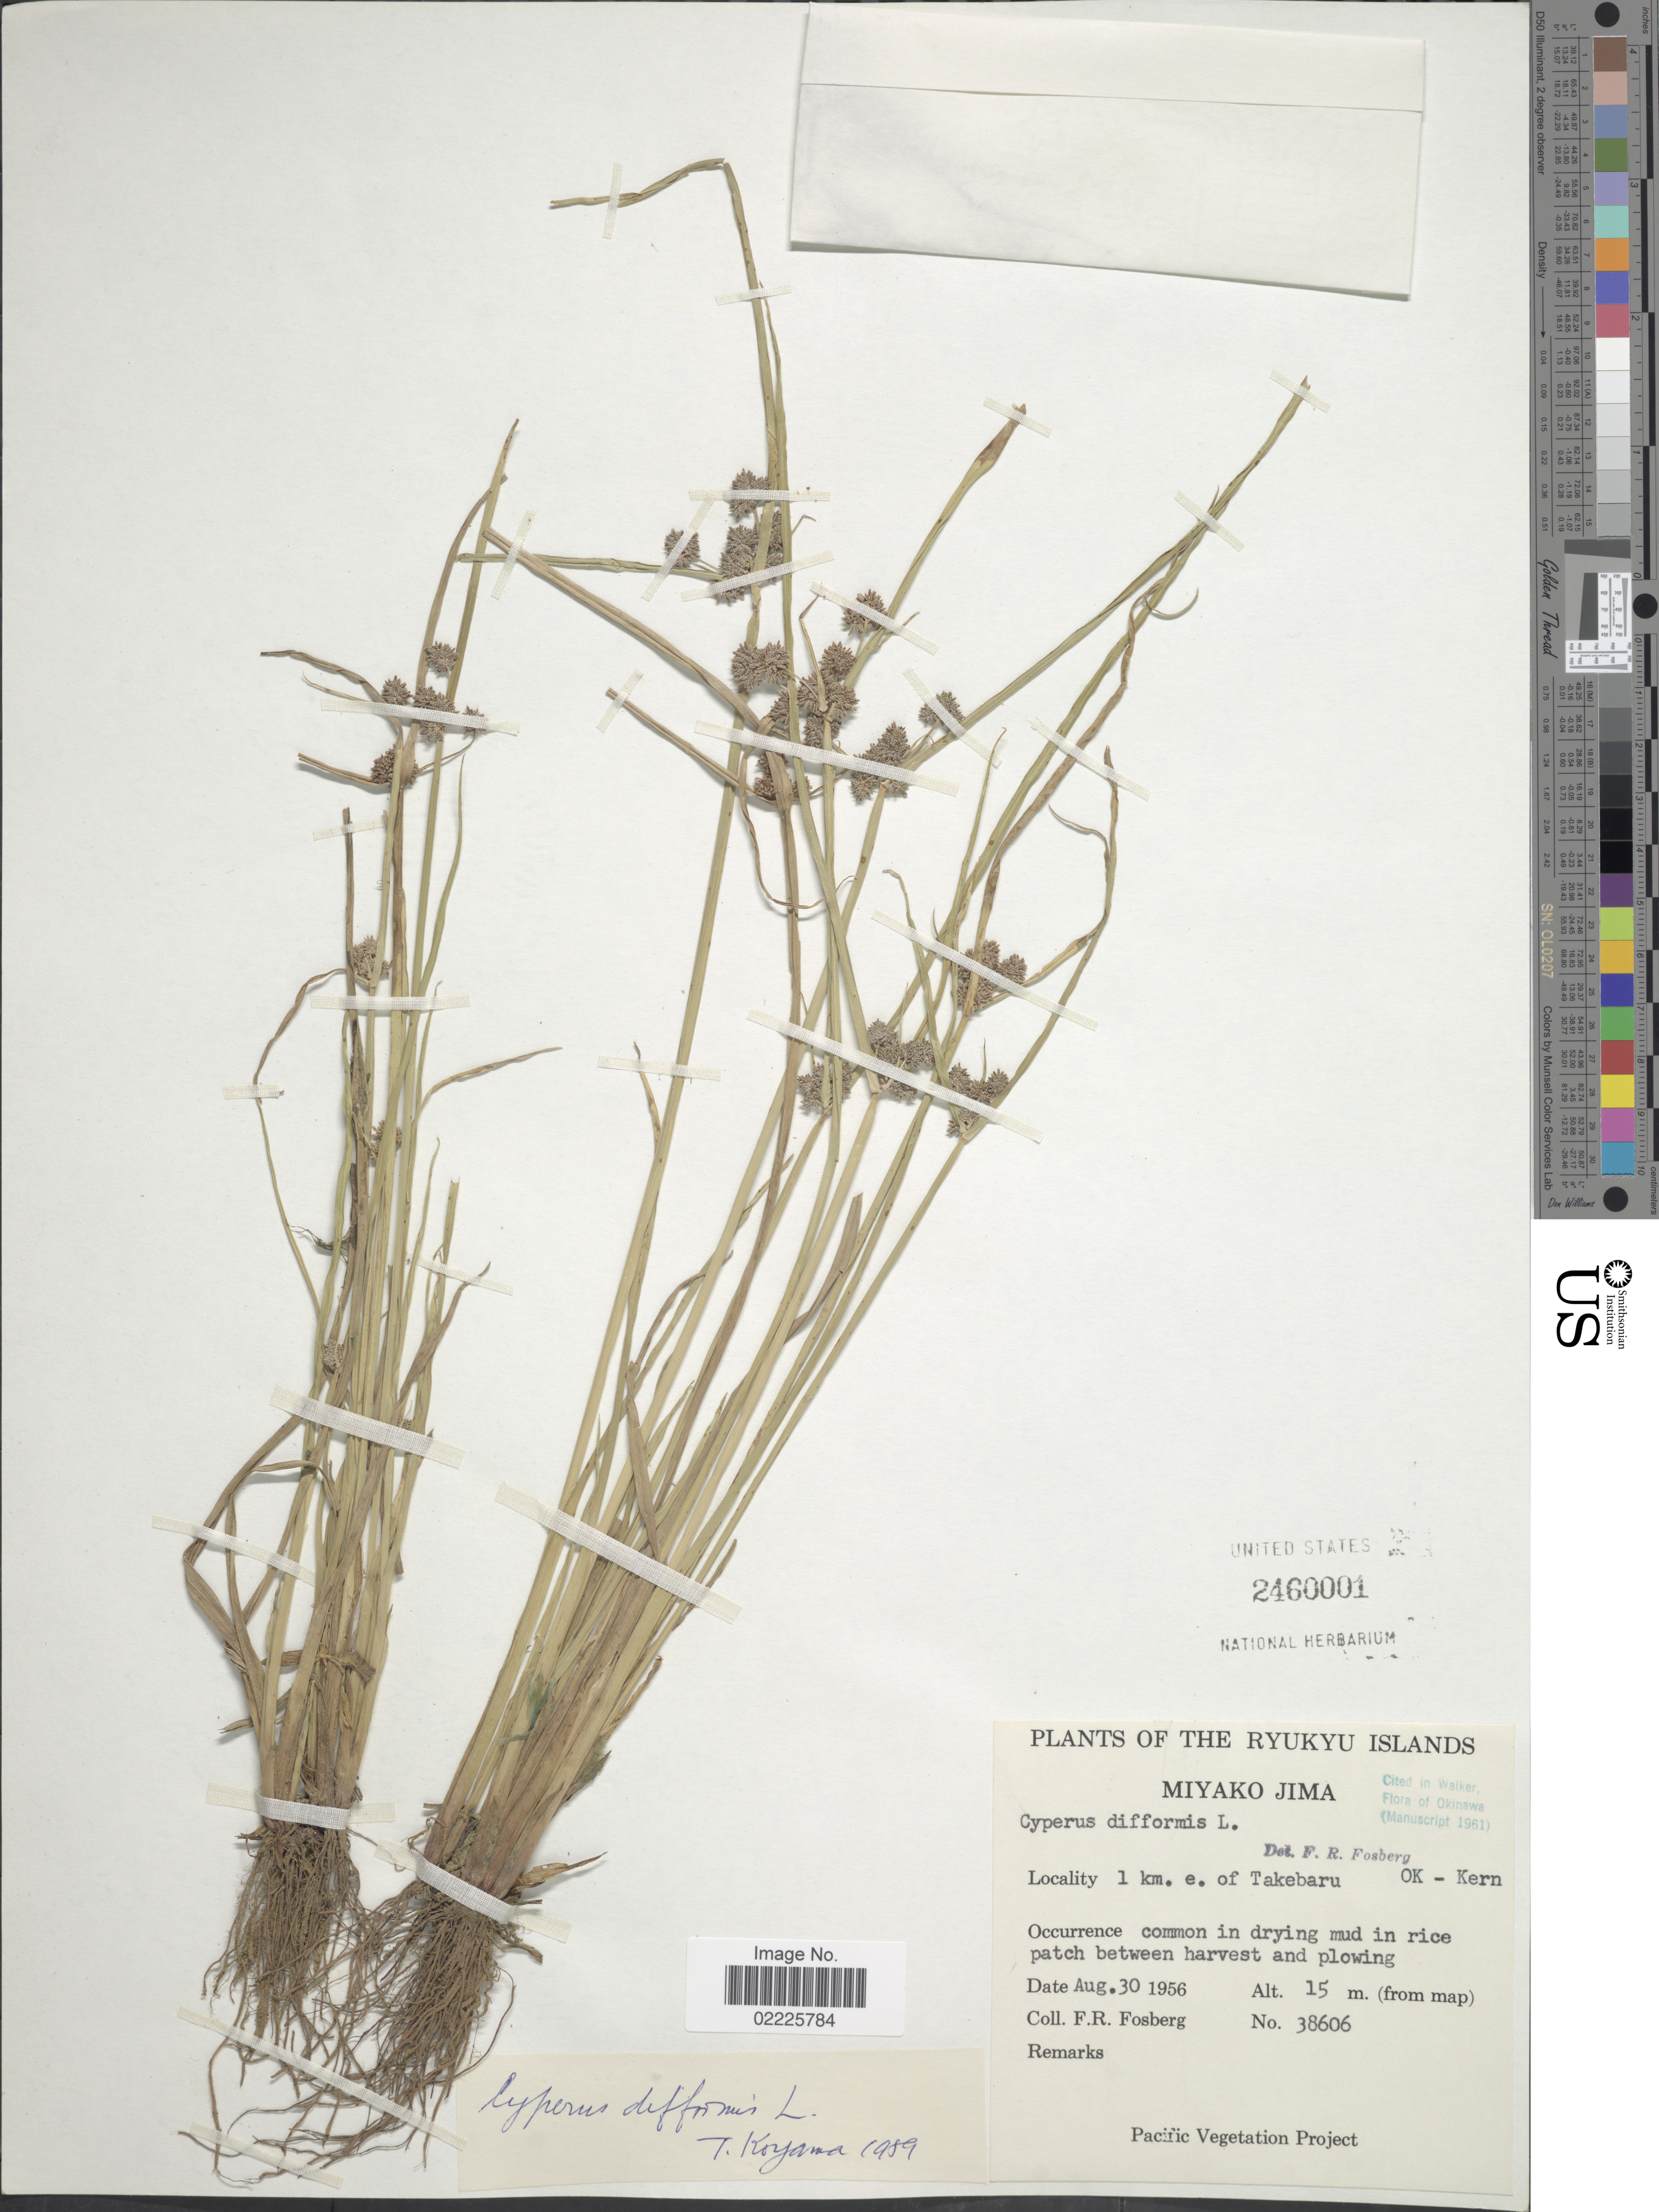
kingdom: Plantae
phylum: Tracheophyta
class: Liliopsida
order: Poales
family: Cyperaceae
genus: Cyperus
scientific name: Cyperus difformis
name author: L.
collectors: F. R. Fosberg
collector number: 38606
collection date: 1956-08-30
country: Japan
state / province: Okinawa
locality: Ryukyu Islands, Miyako Jima. 1 km. e. of Takebaru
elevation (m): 15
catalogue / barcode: US 2460001